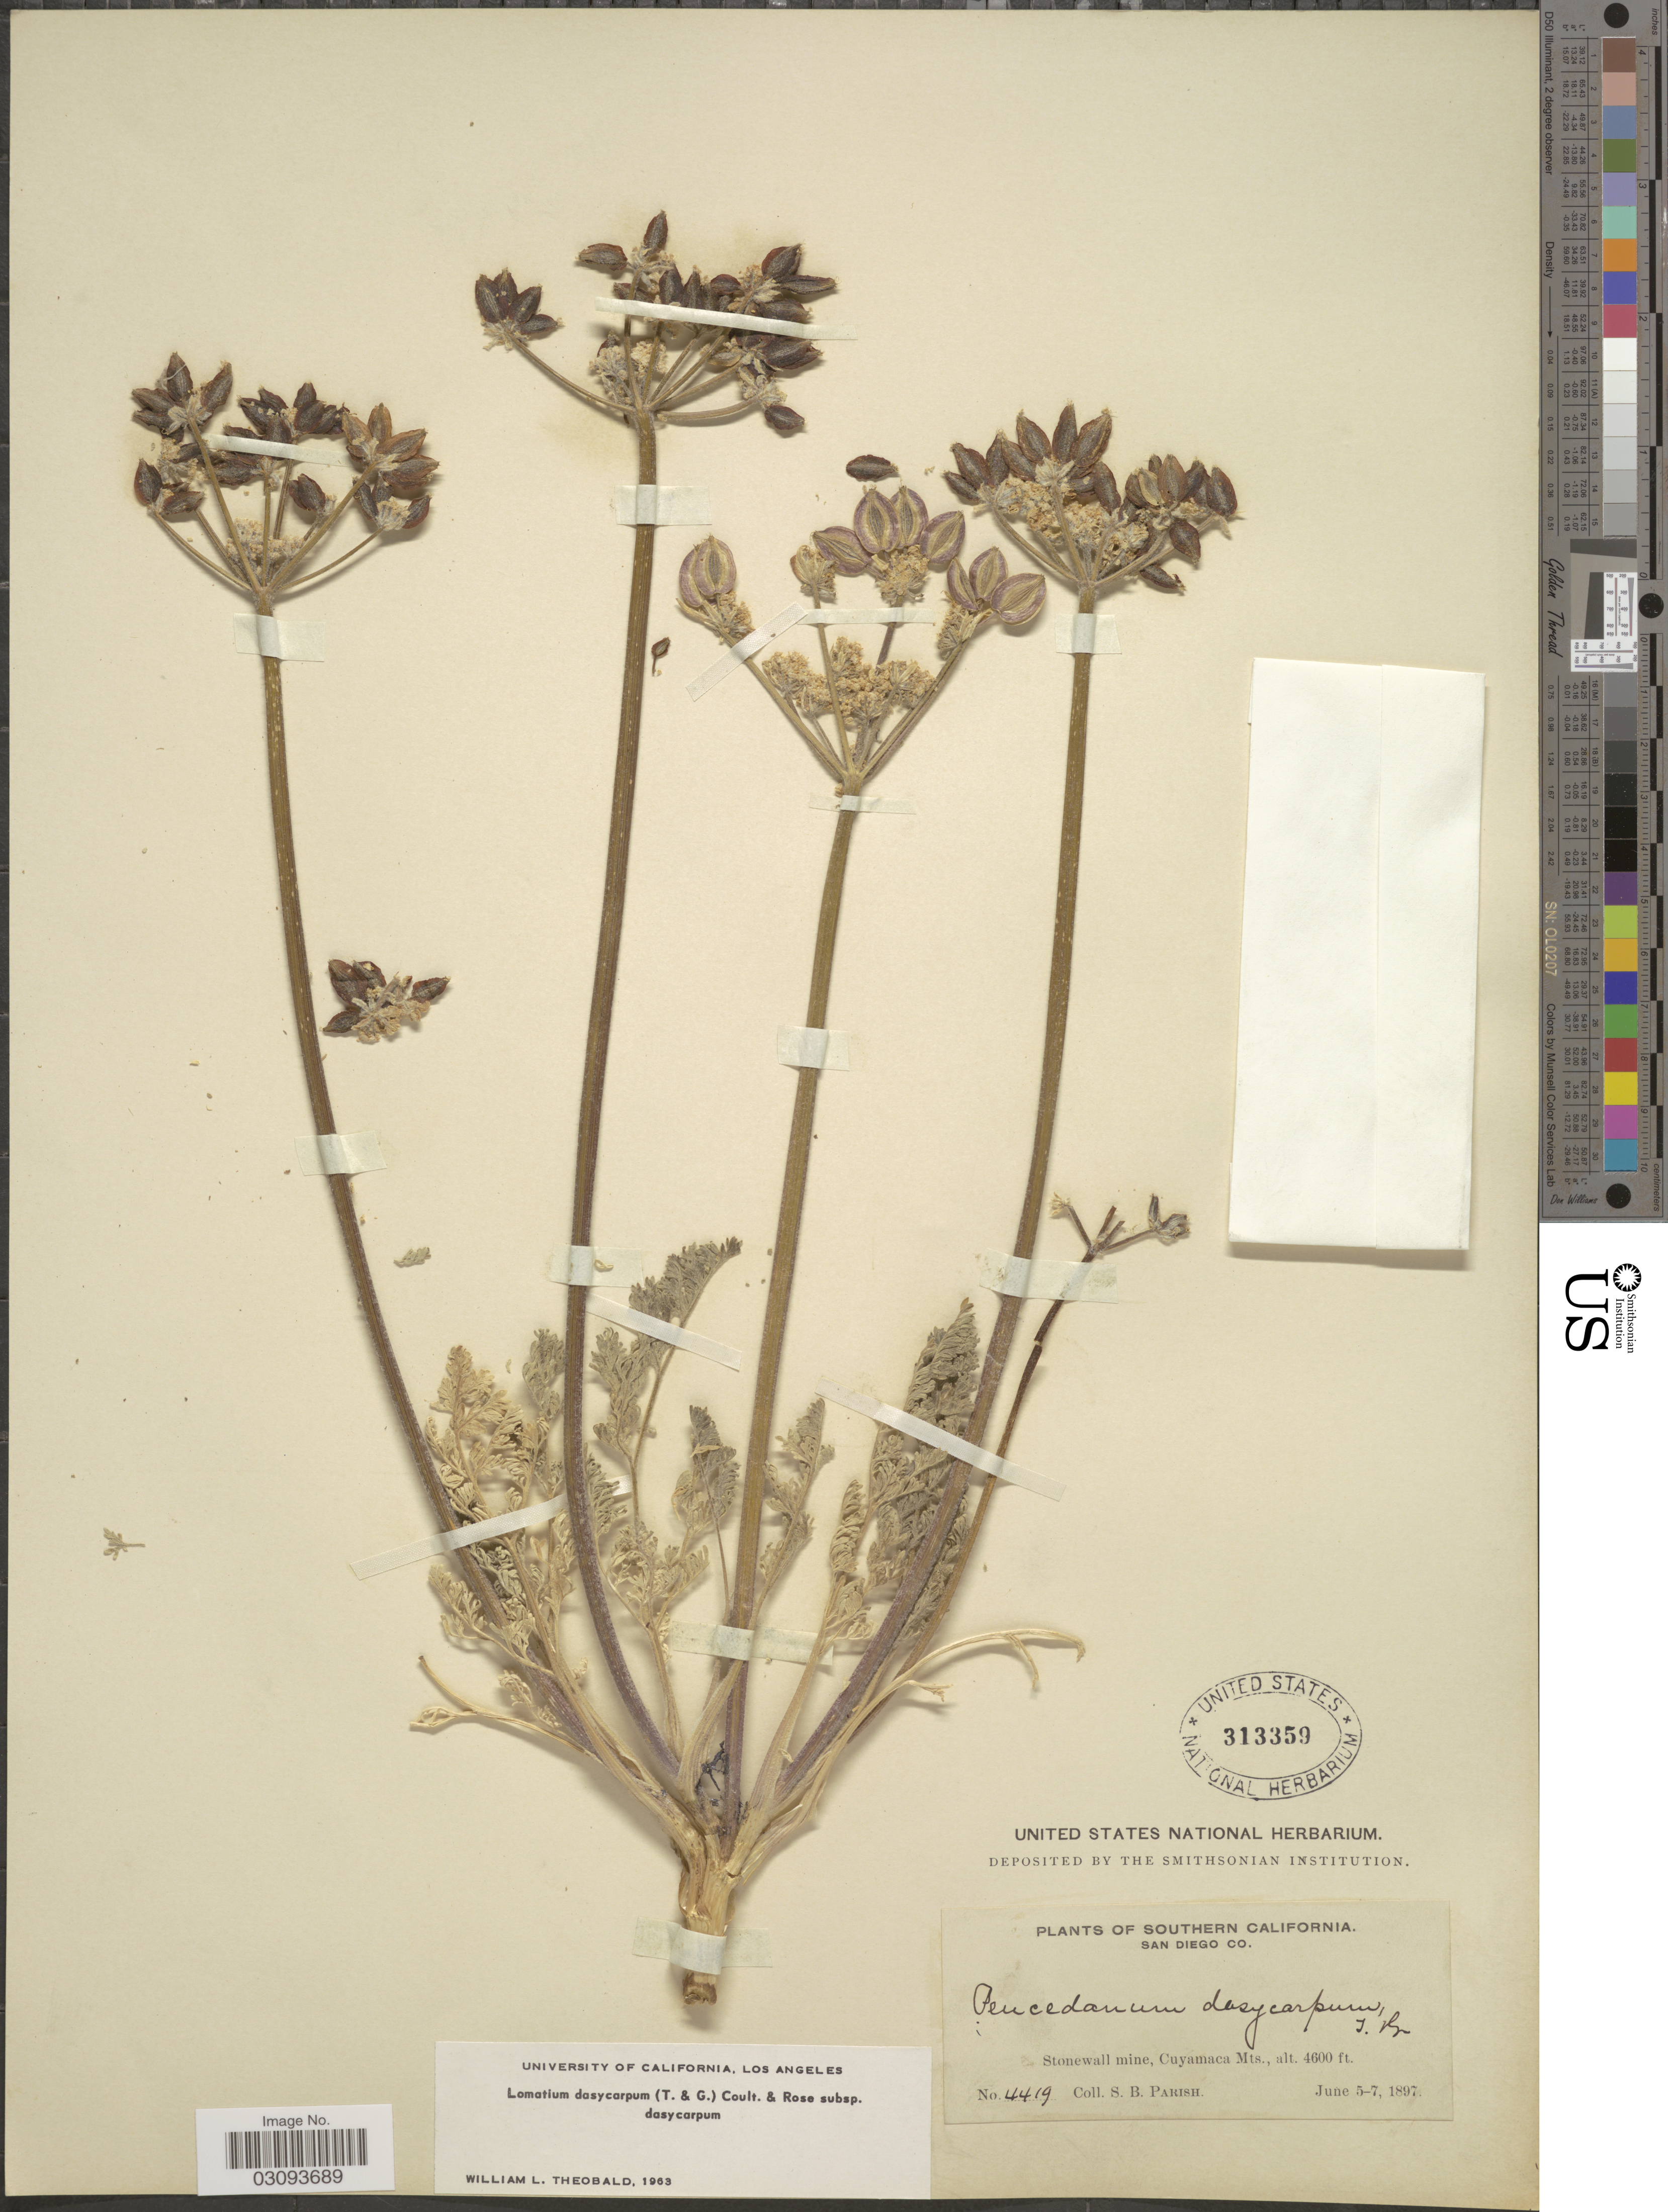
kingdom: Plantae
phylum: Tracheophyta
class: Magnoliopsida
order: Apiales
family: Apiaceae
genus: Lomatium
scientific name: Lomatium dasycarpum subsp. dasycarpum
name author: (Torr.) J.M. Coult. & Rose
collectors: S. B. Parish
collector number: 4419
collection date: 1897-06-05/1897-06-07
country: United States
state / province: California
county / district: San Diego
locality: Southern California. San Diego Co. Stonewall mine, Cuyamaca Mts.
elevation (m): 1402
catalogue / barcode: US 313359